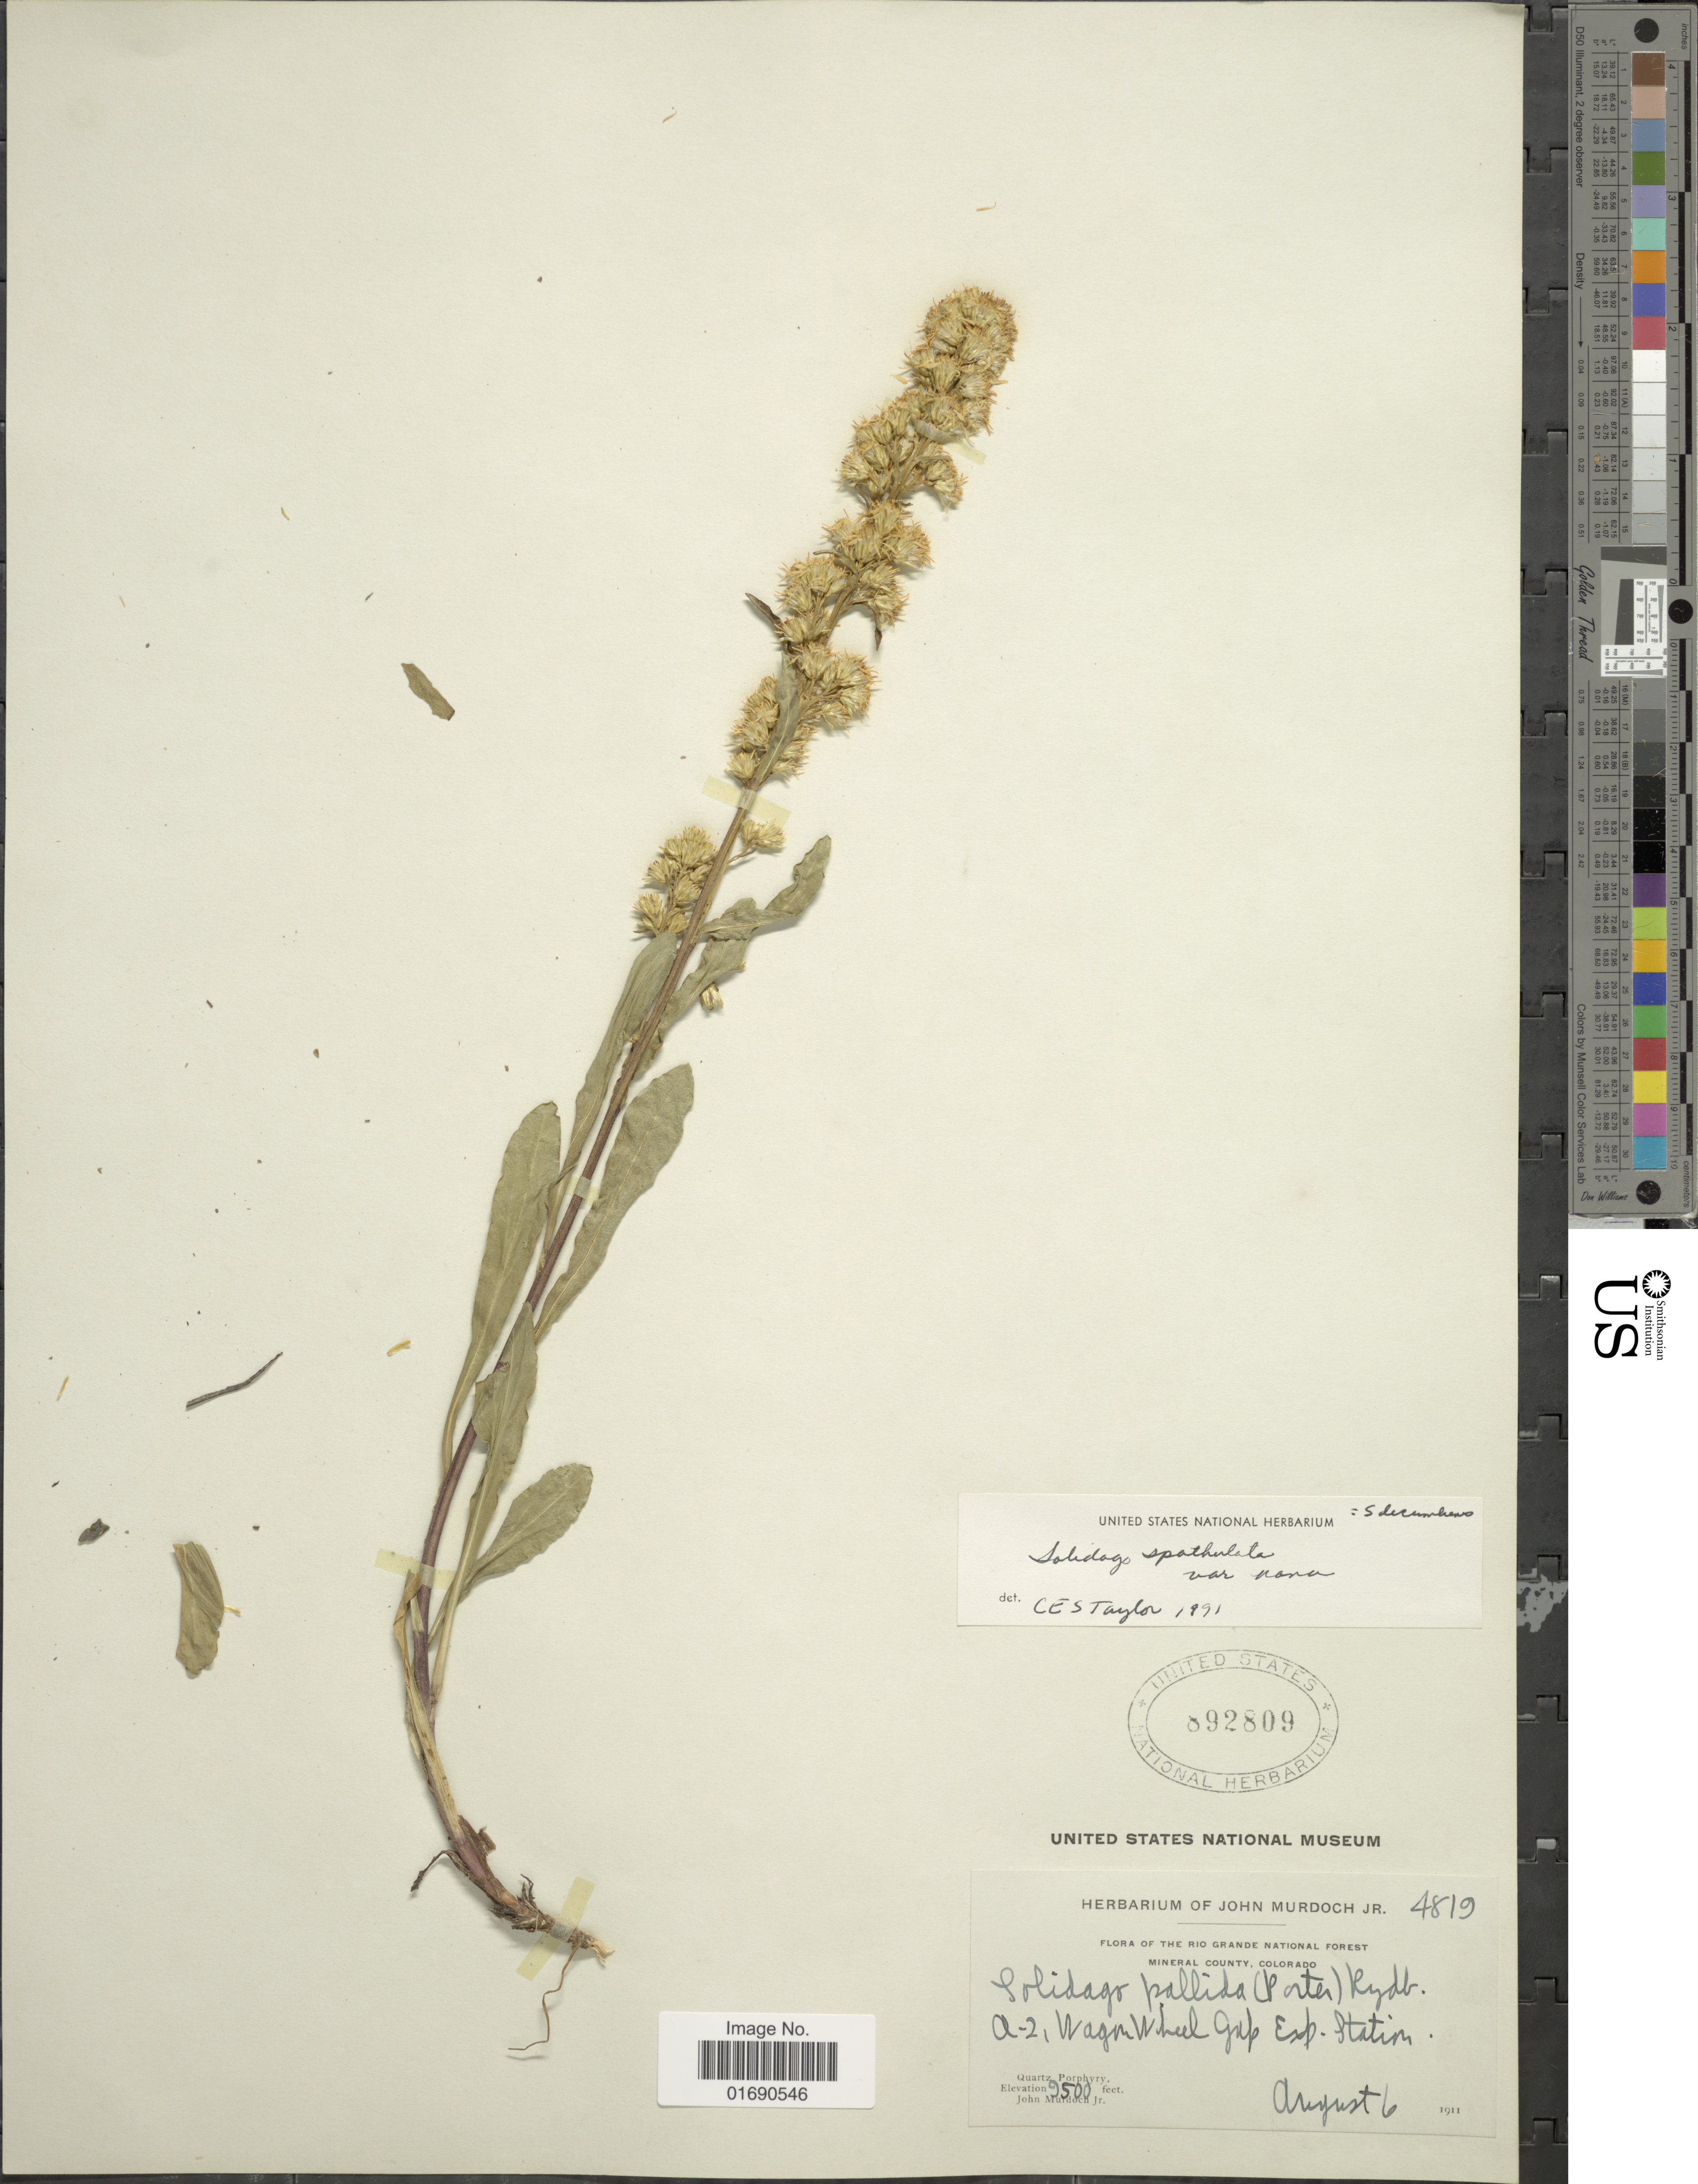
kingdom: Plantae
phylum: Tracheophyta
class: Magnoliopsida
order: Asterales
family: Asteraceae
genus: Solidago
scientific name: Solidago glutinosa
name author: Nutt.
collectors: J. Murdoch Jr.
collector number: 4819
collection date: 1911-08-06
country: United States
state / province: Colorado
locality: The Rio Grande National Forest Mineral County, A-2, Wagon Wheel Gap Exp. Station, Quartz Porphyry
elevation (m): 2896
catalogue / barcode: US 892809